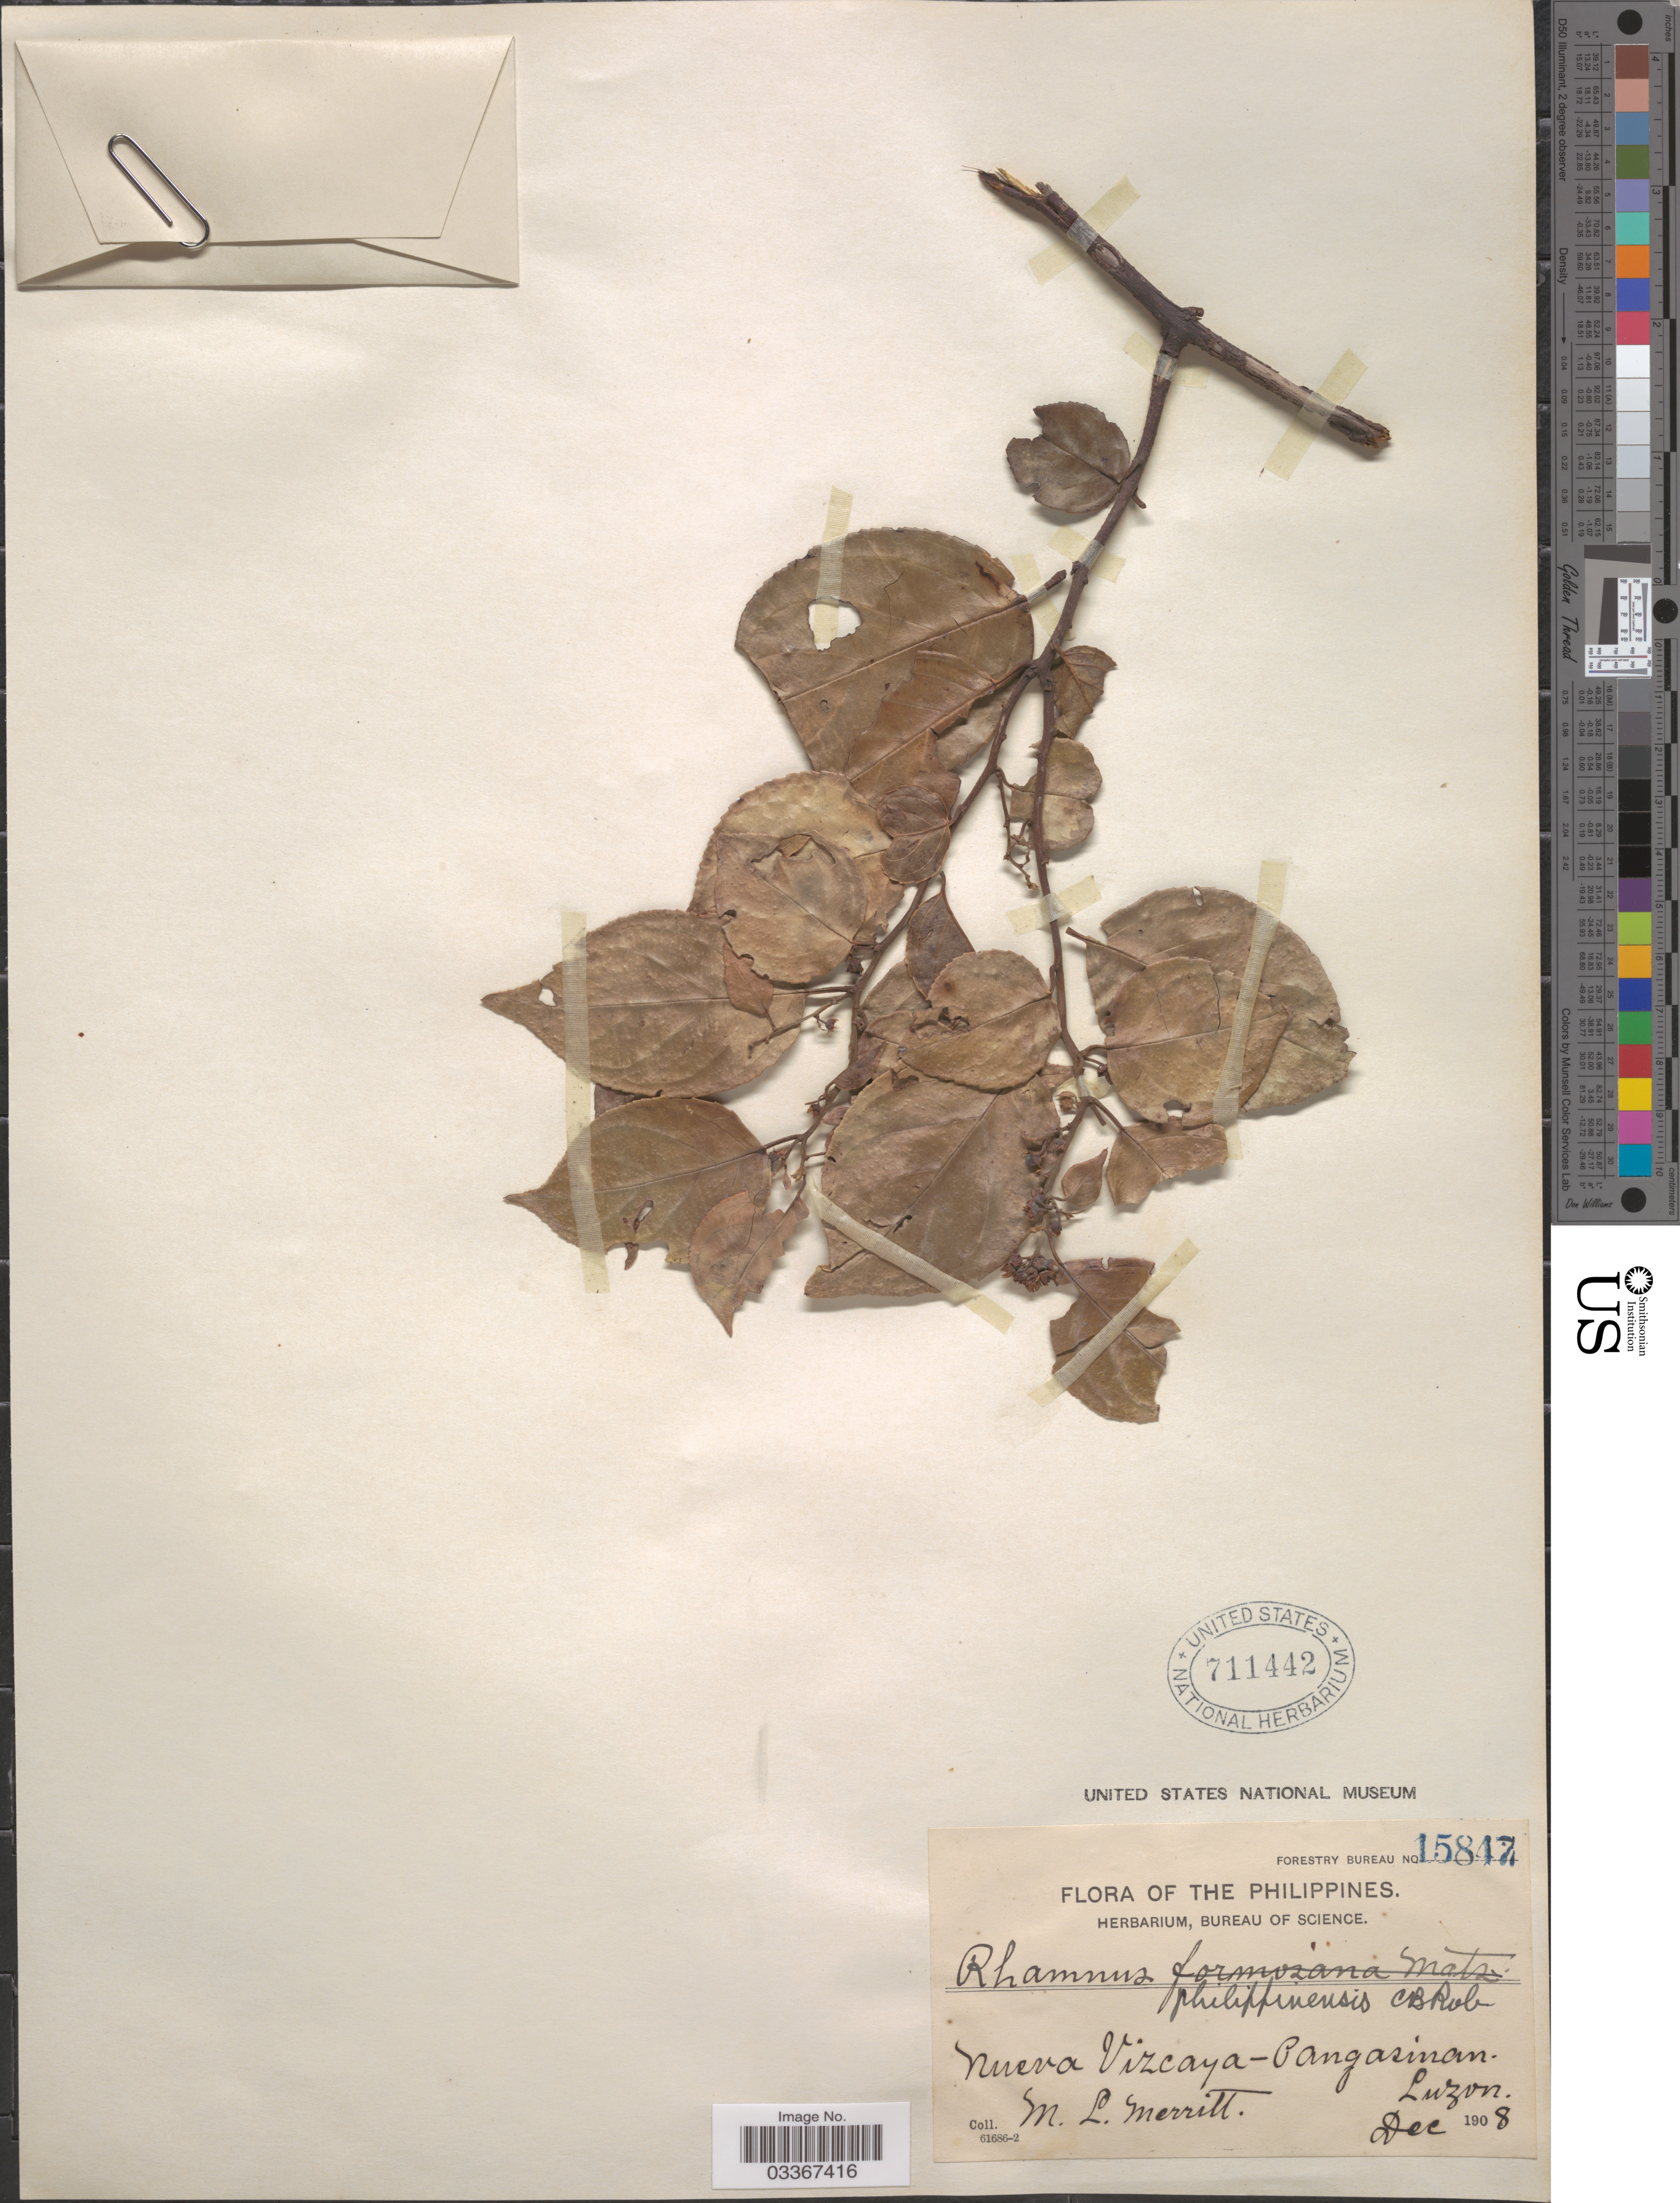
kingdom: Plantae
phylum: Tracheophyta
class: Magnoliopsida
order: Rosales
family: Rhamnaceae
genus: Rhamnus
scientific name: Rhamnus philippinensis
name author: C.B. Rob.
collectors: M. L. Merritt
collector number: Forestry Bureau 15847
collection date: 1908-12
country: Philippines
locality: Nueva Vizcaya-Pangasinan. Luzon.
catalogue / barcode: US 711442